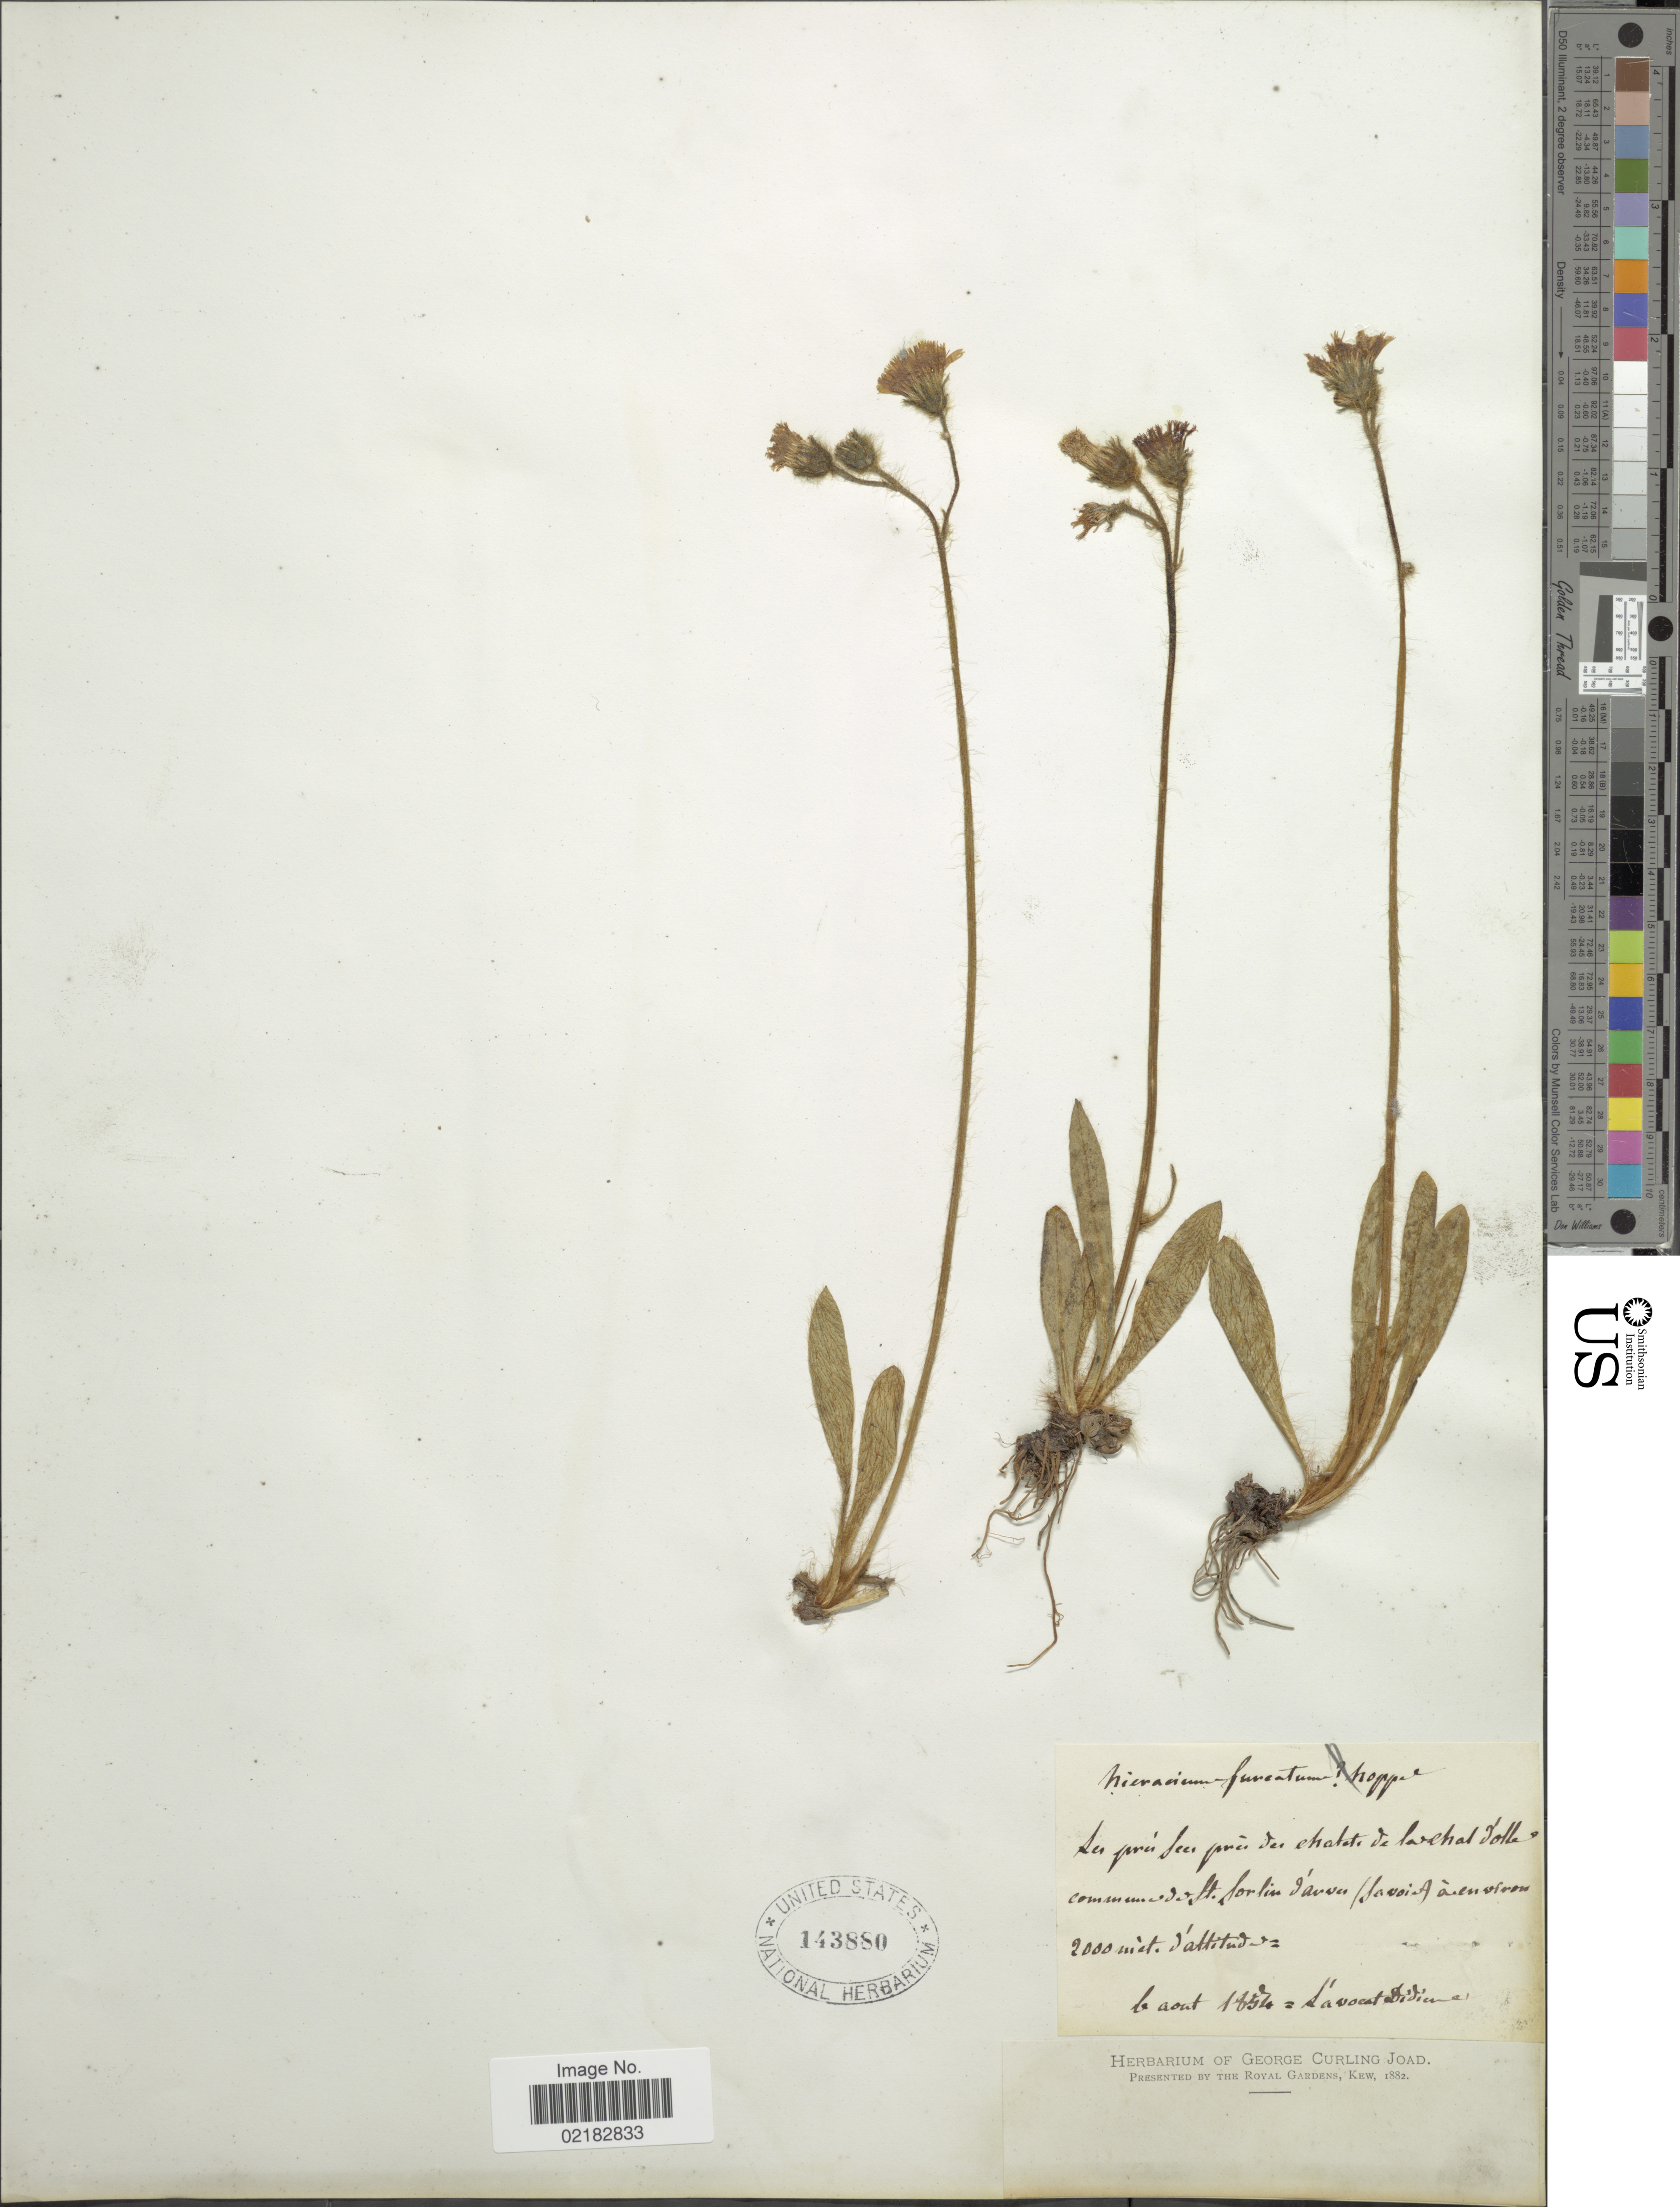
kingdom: Plantae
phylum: Tracheophyta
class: Magnoliopsida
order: Asterales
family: Asteraceae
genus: Pilosella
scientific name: Pilosella acutifolia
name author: (Vill.) Arvet-Touvet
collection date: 1854-08-06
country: France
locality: Commuivie St. florin Varveau (savoie ) Ailnvform [interpreted]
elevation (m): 2000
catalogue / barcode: US 143880